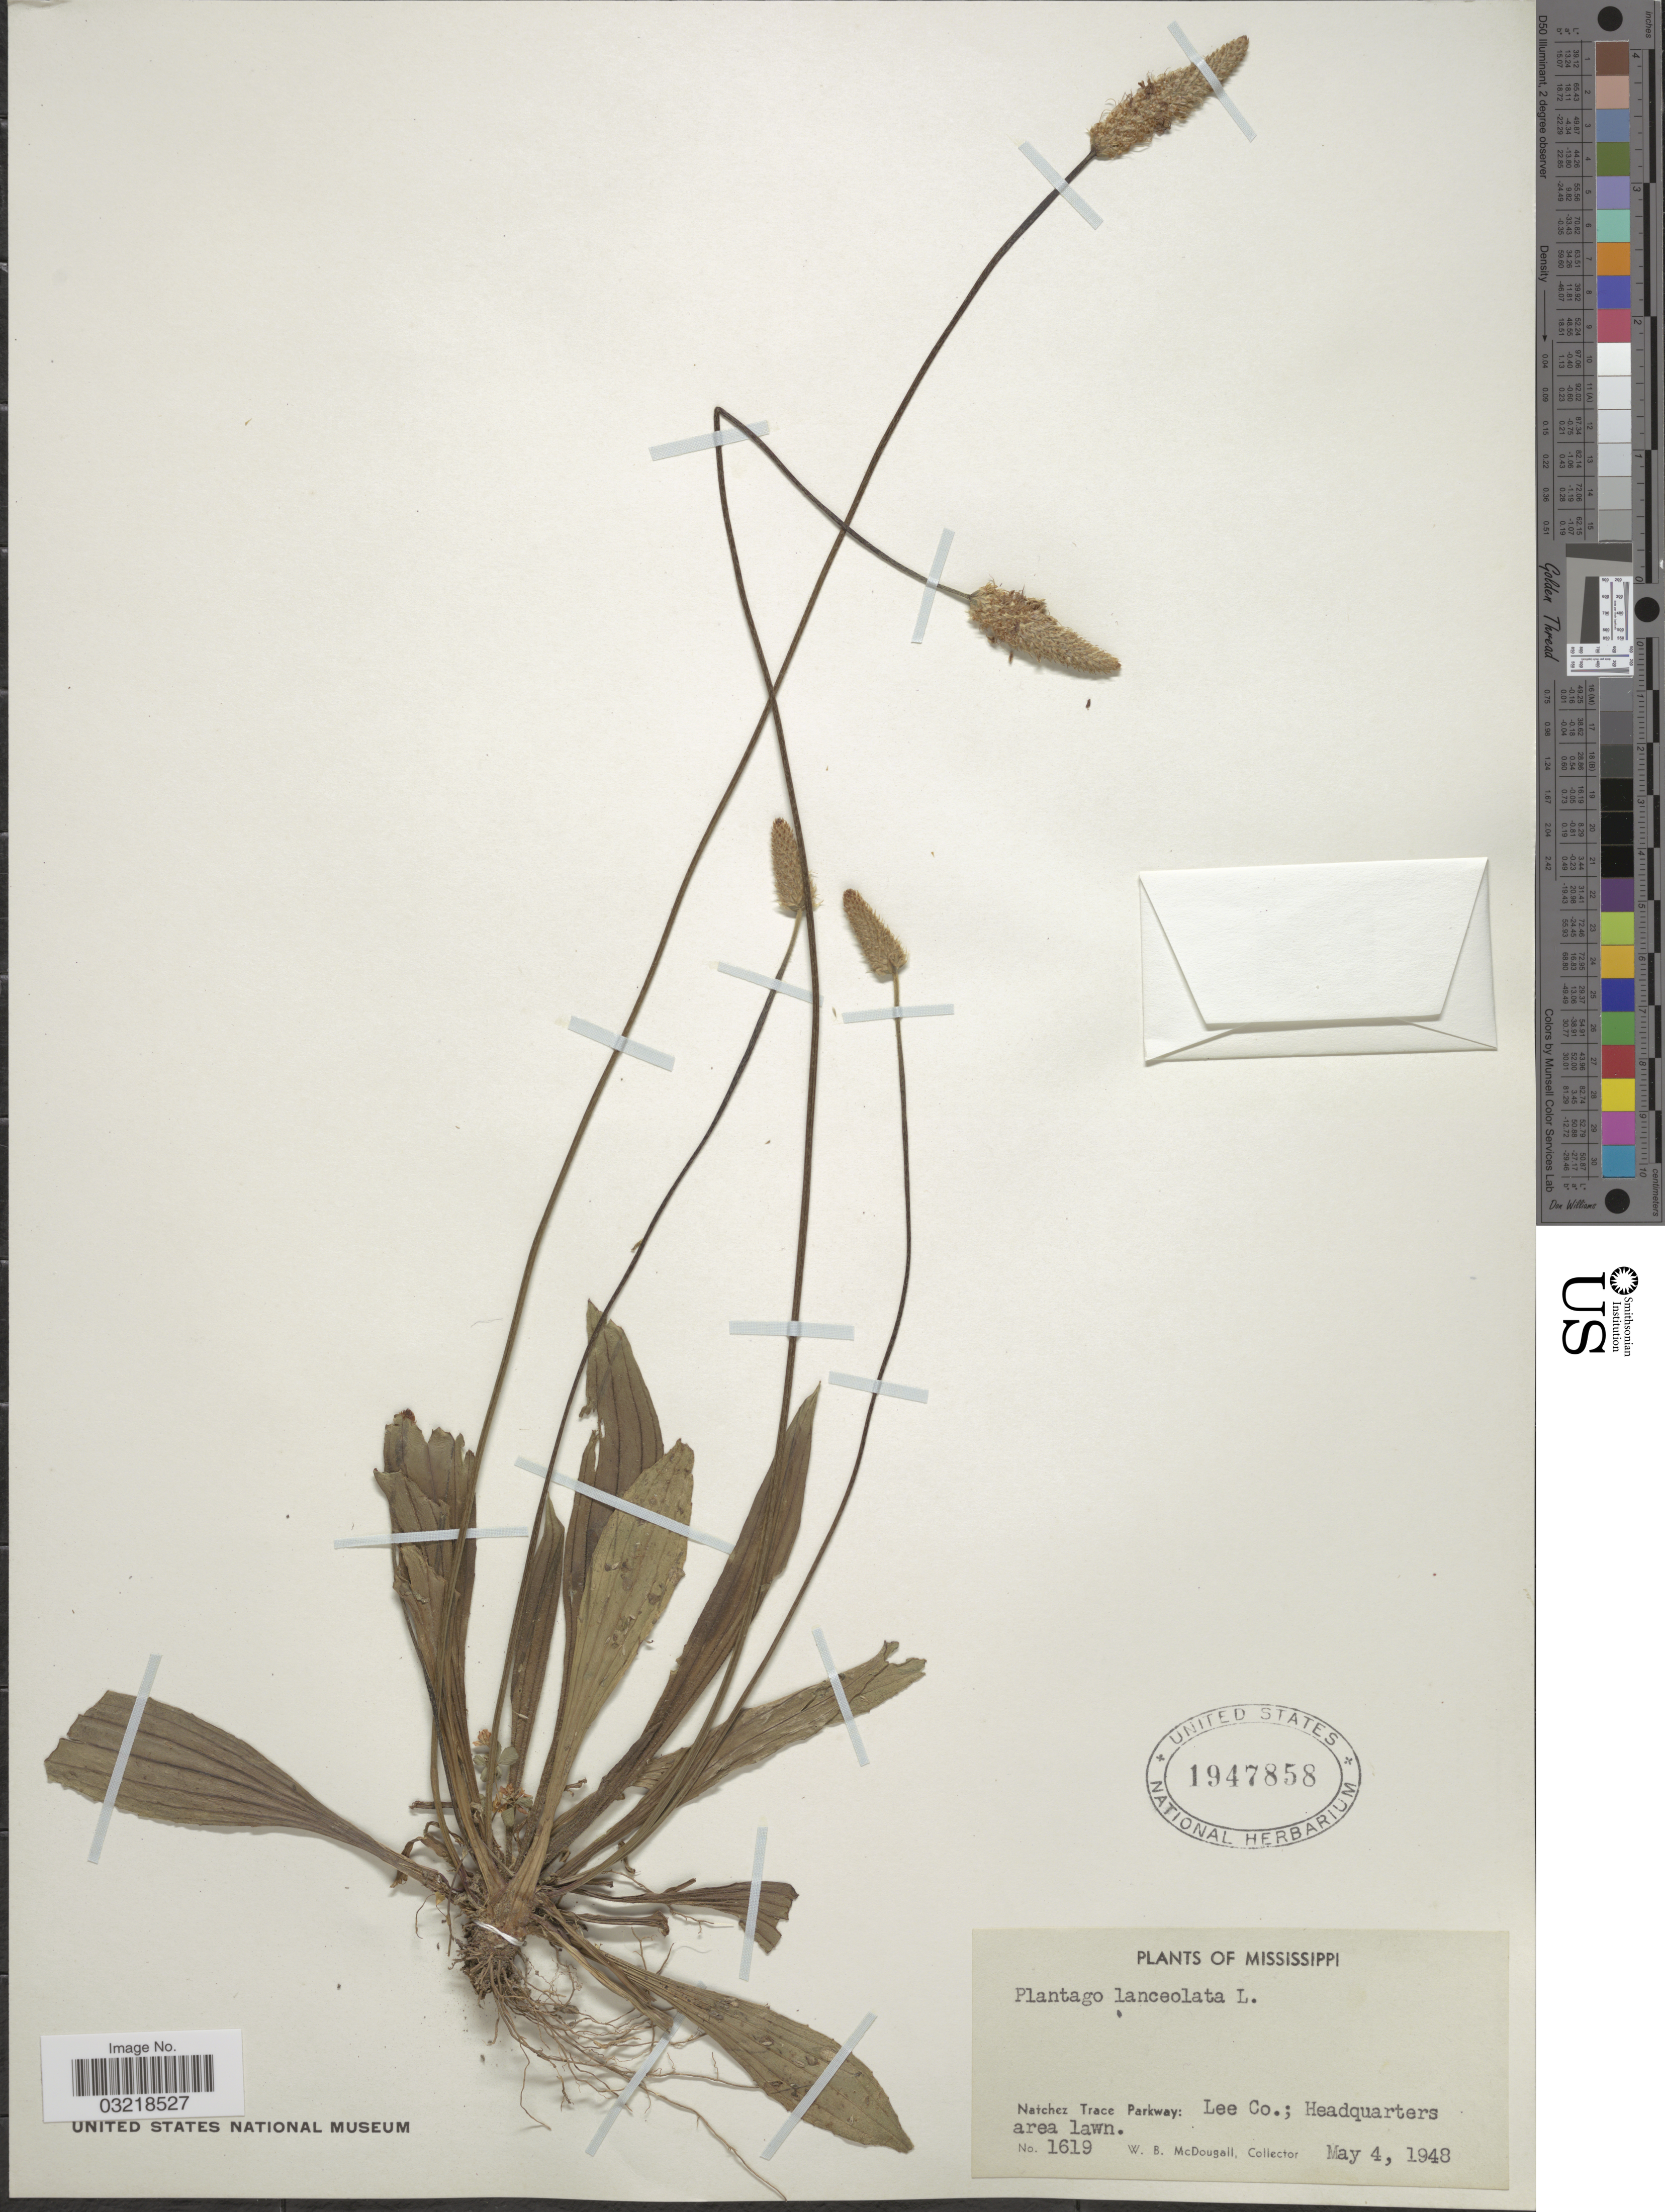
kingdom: Plantae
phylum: Tracheophyta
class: Magnoliopsida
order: Lamiales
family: Plantaginaceae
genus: Plantago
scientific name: Plantago lanceolata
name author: L.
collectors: W. B. McDougall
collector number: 1619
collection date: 1948-05-04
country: United States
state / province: Mississippi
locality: Natchez Trace Parkway: Lee Co.; Headquarters area lawn.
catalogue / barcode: US 1947858